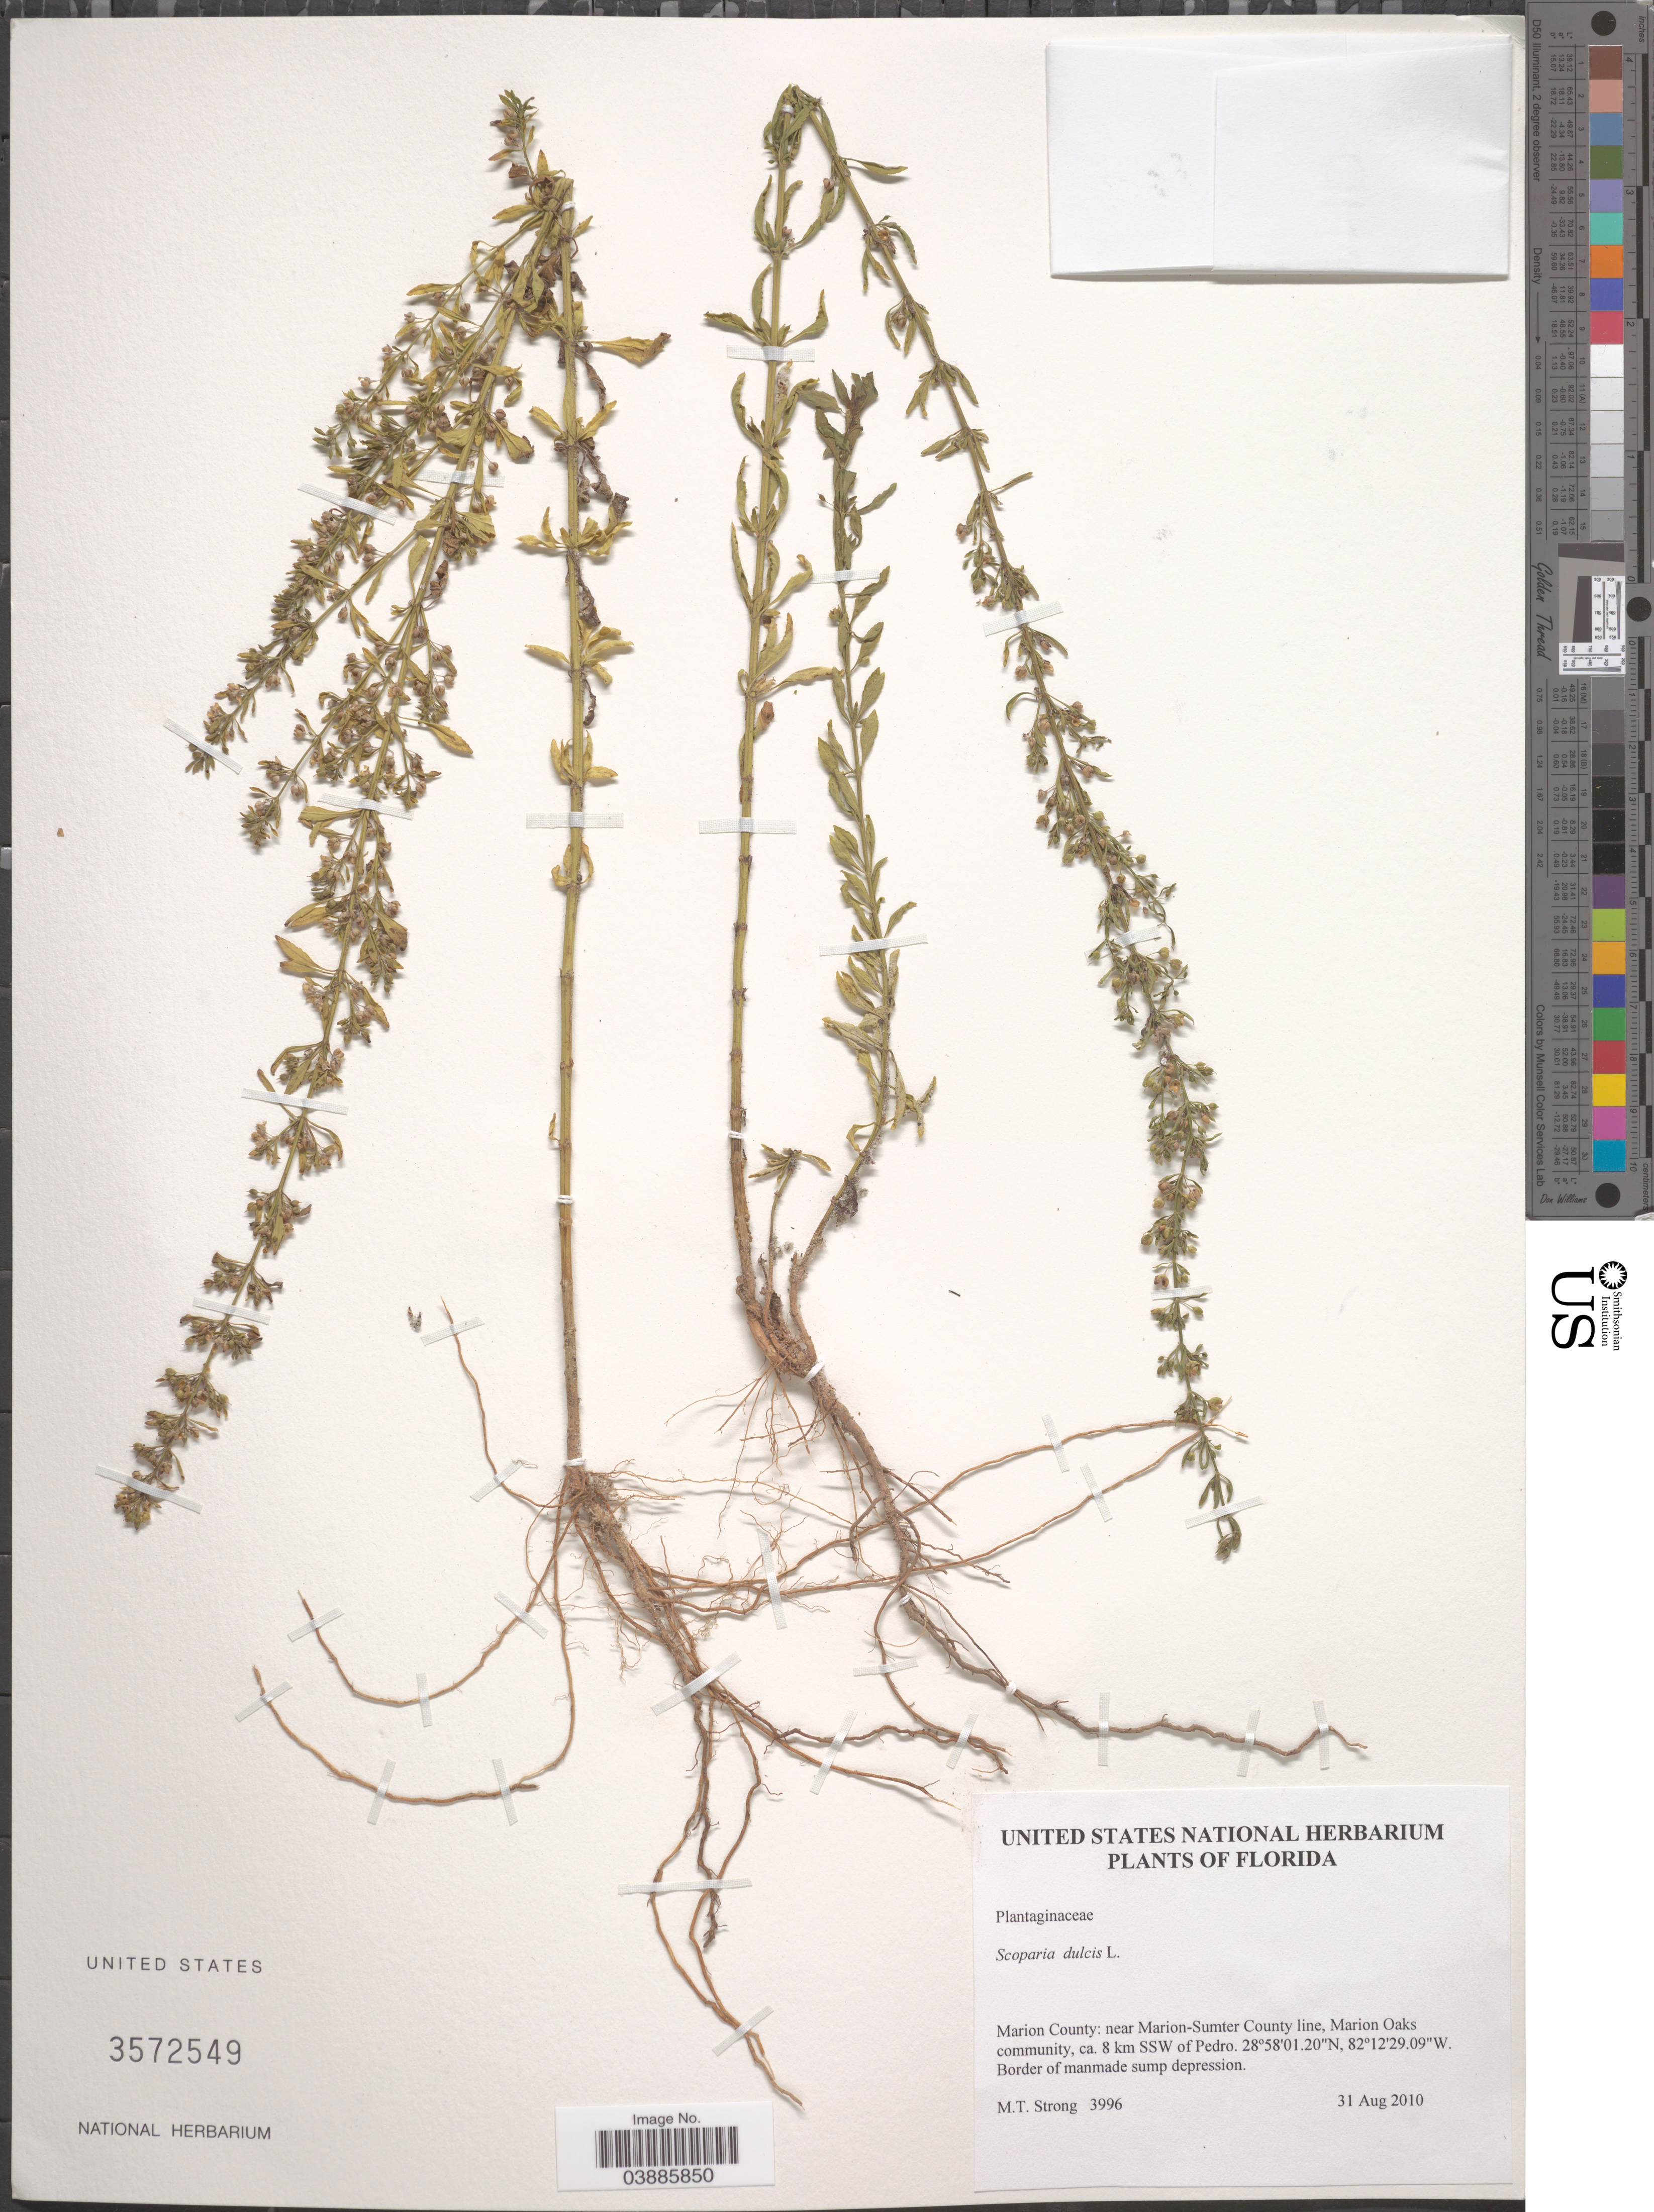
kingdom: Plantae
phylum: Tracheophyta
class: Magnoliopsida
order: Lamiales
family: Plantaginaceae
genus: Scoparia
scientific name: Scoparia dulcis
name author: L.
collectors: M. T. Strong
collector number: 3996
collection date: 2010-08-31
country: United States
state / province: Florida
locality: Marion County: near Marion-Sumter County line, Marion Oaks community, ca. 8 km SSW of Pedro.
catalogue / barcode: US 3572549